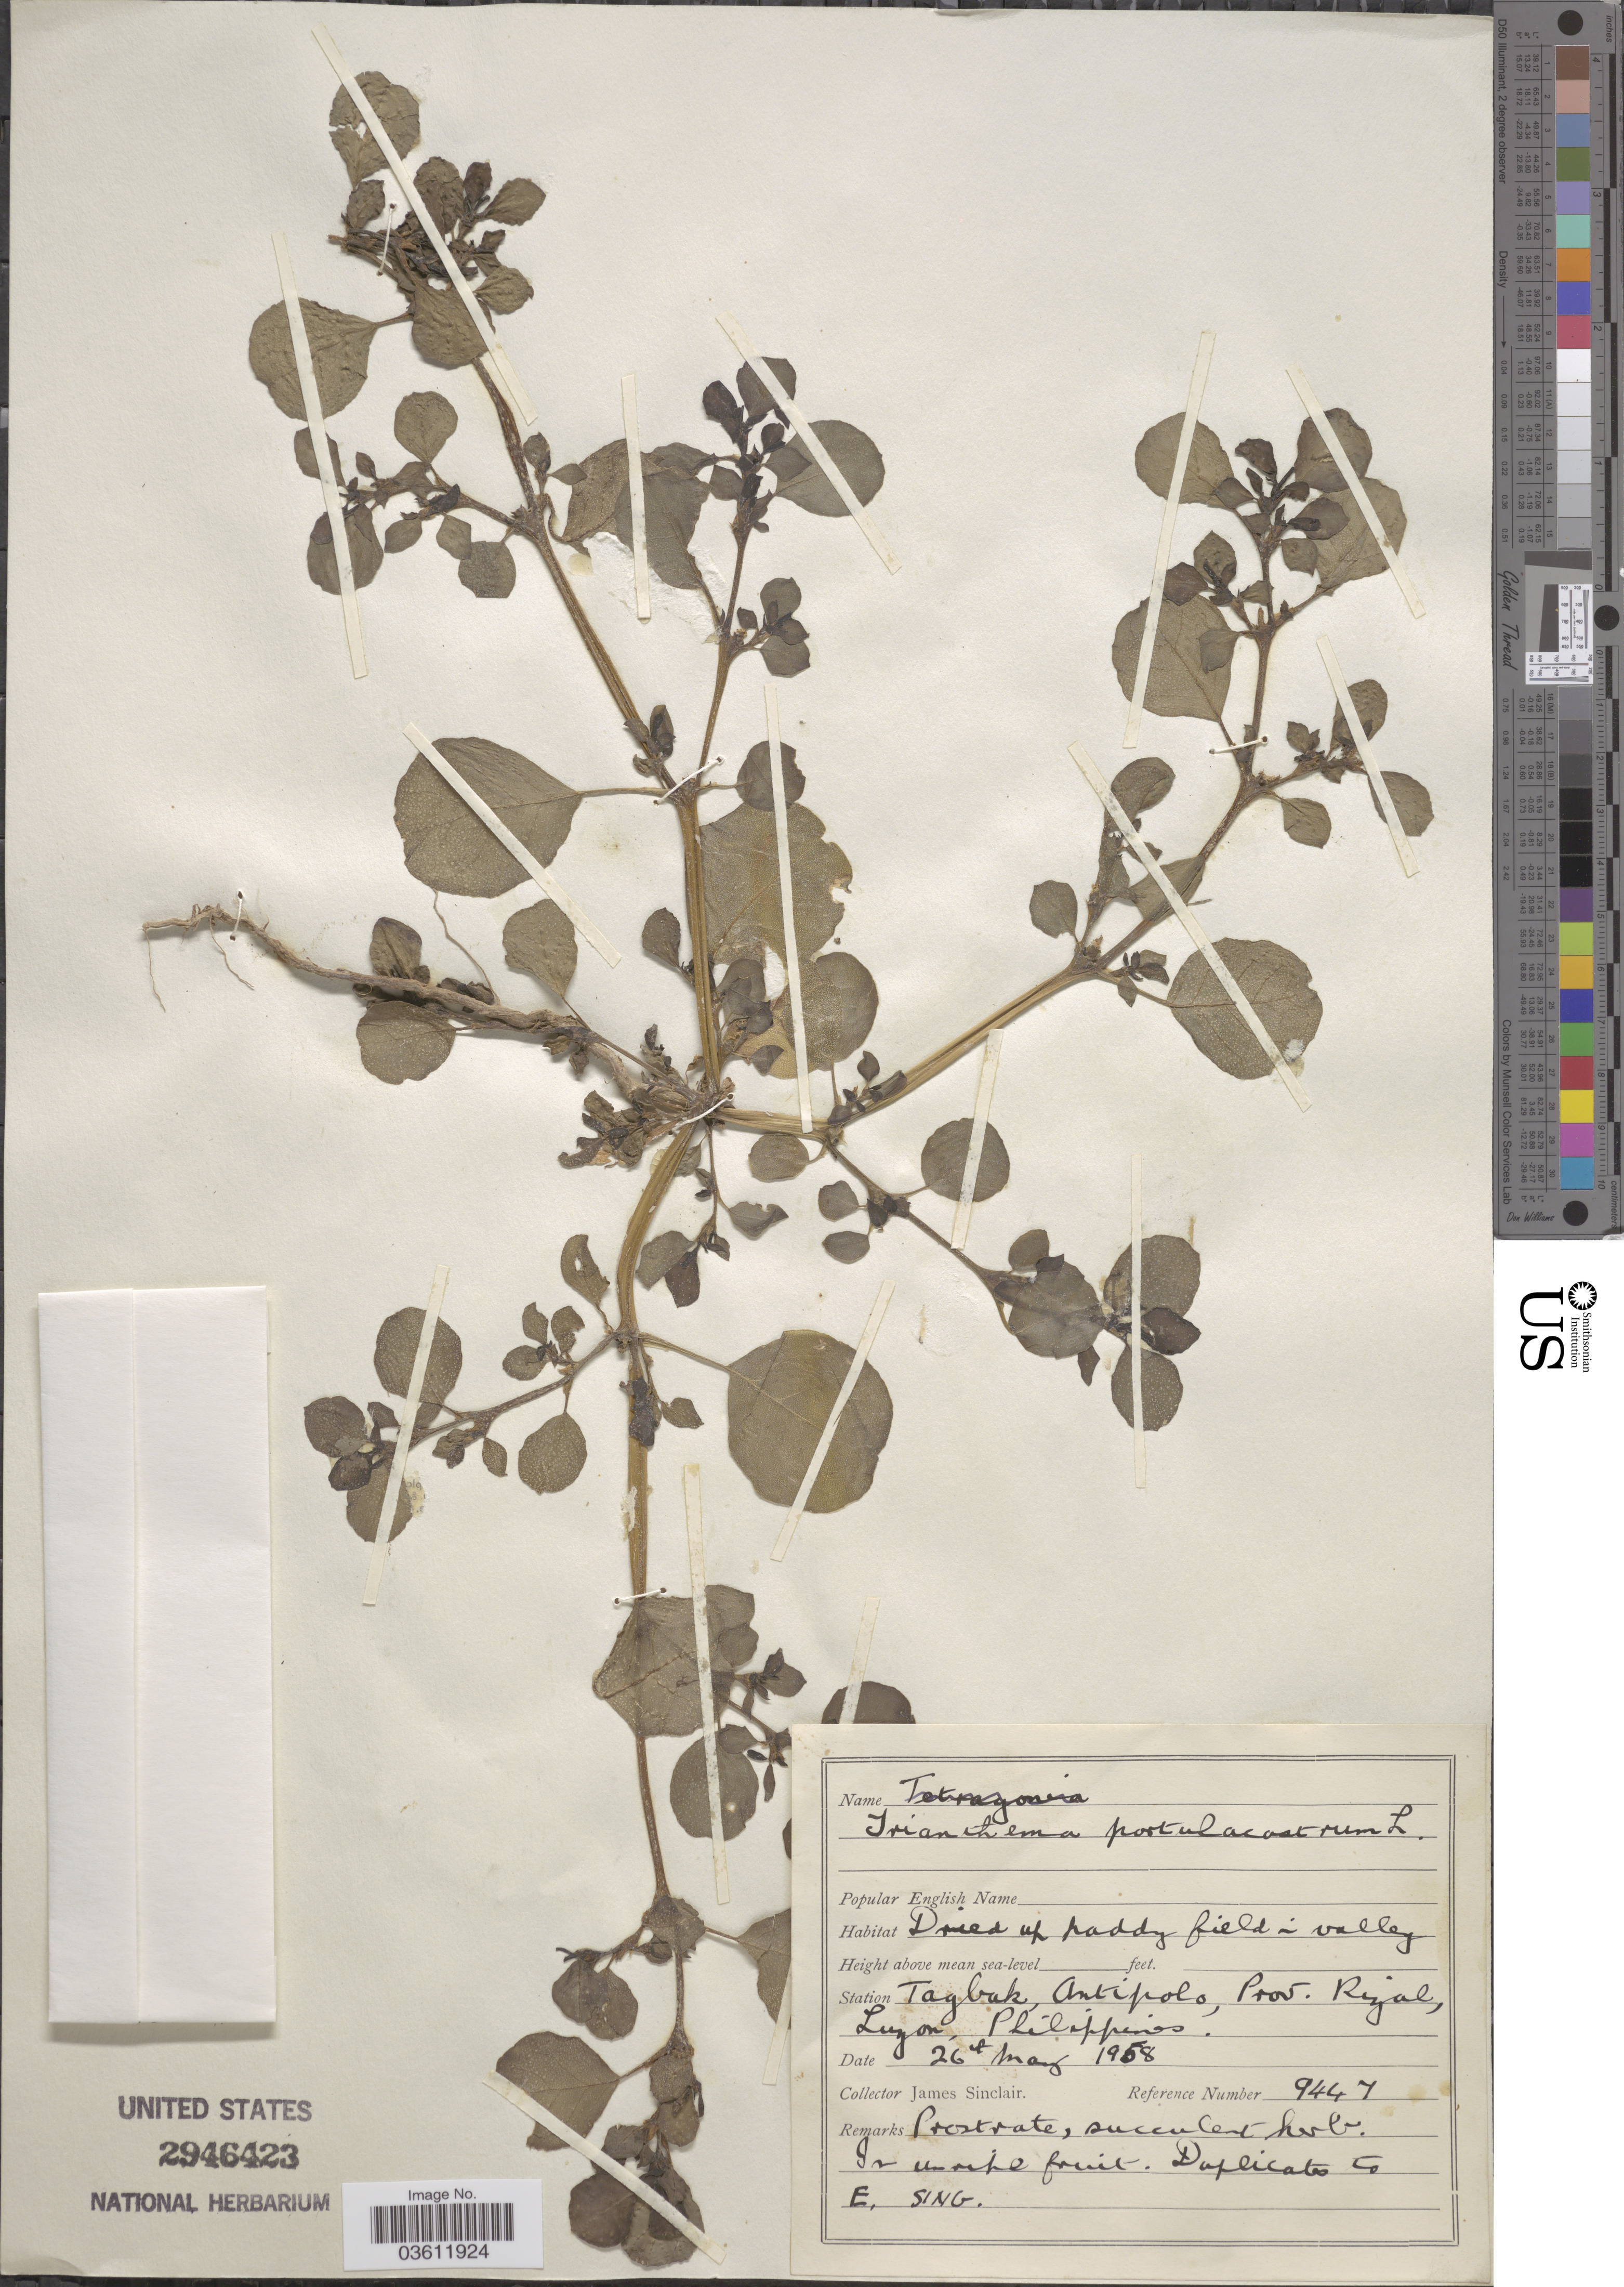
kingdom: Plantae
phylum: Tracheophyta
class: Magnoliopsida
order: Caryophyllales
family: Aizoaceae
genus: Trianthema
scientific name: Trianthema portulacastrum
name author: L.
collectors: J. Sinclair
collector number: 9447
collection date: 1958-05-26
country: Philippines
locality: Station Tagbak, Antipolo, Prov. Rizal, Luzon.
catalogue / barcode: US 2946423